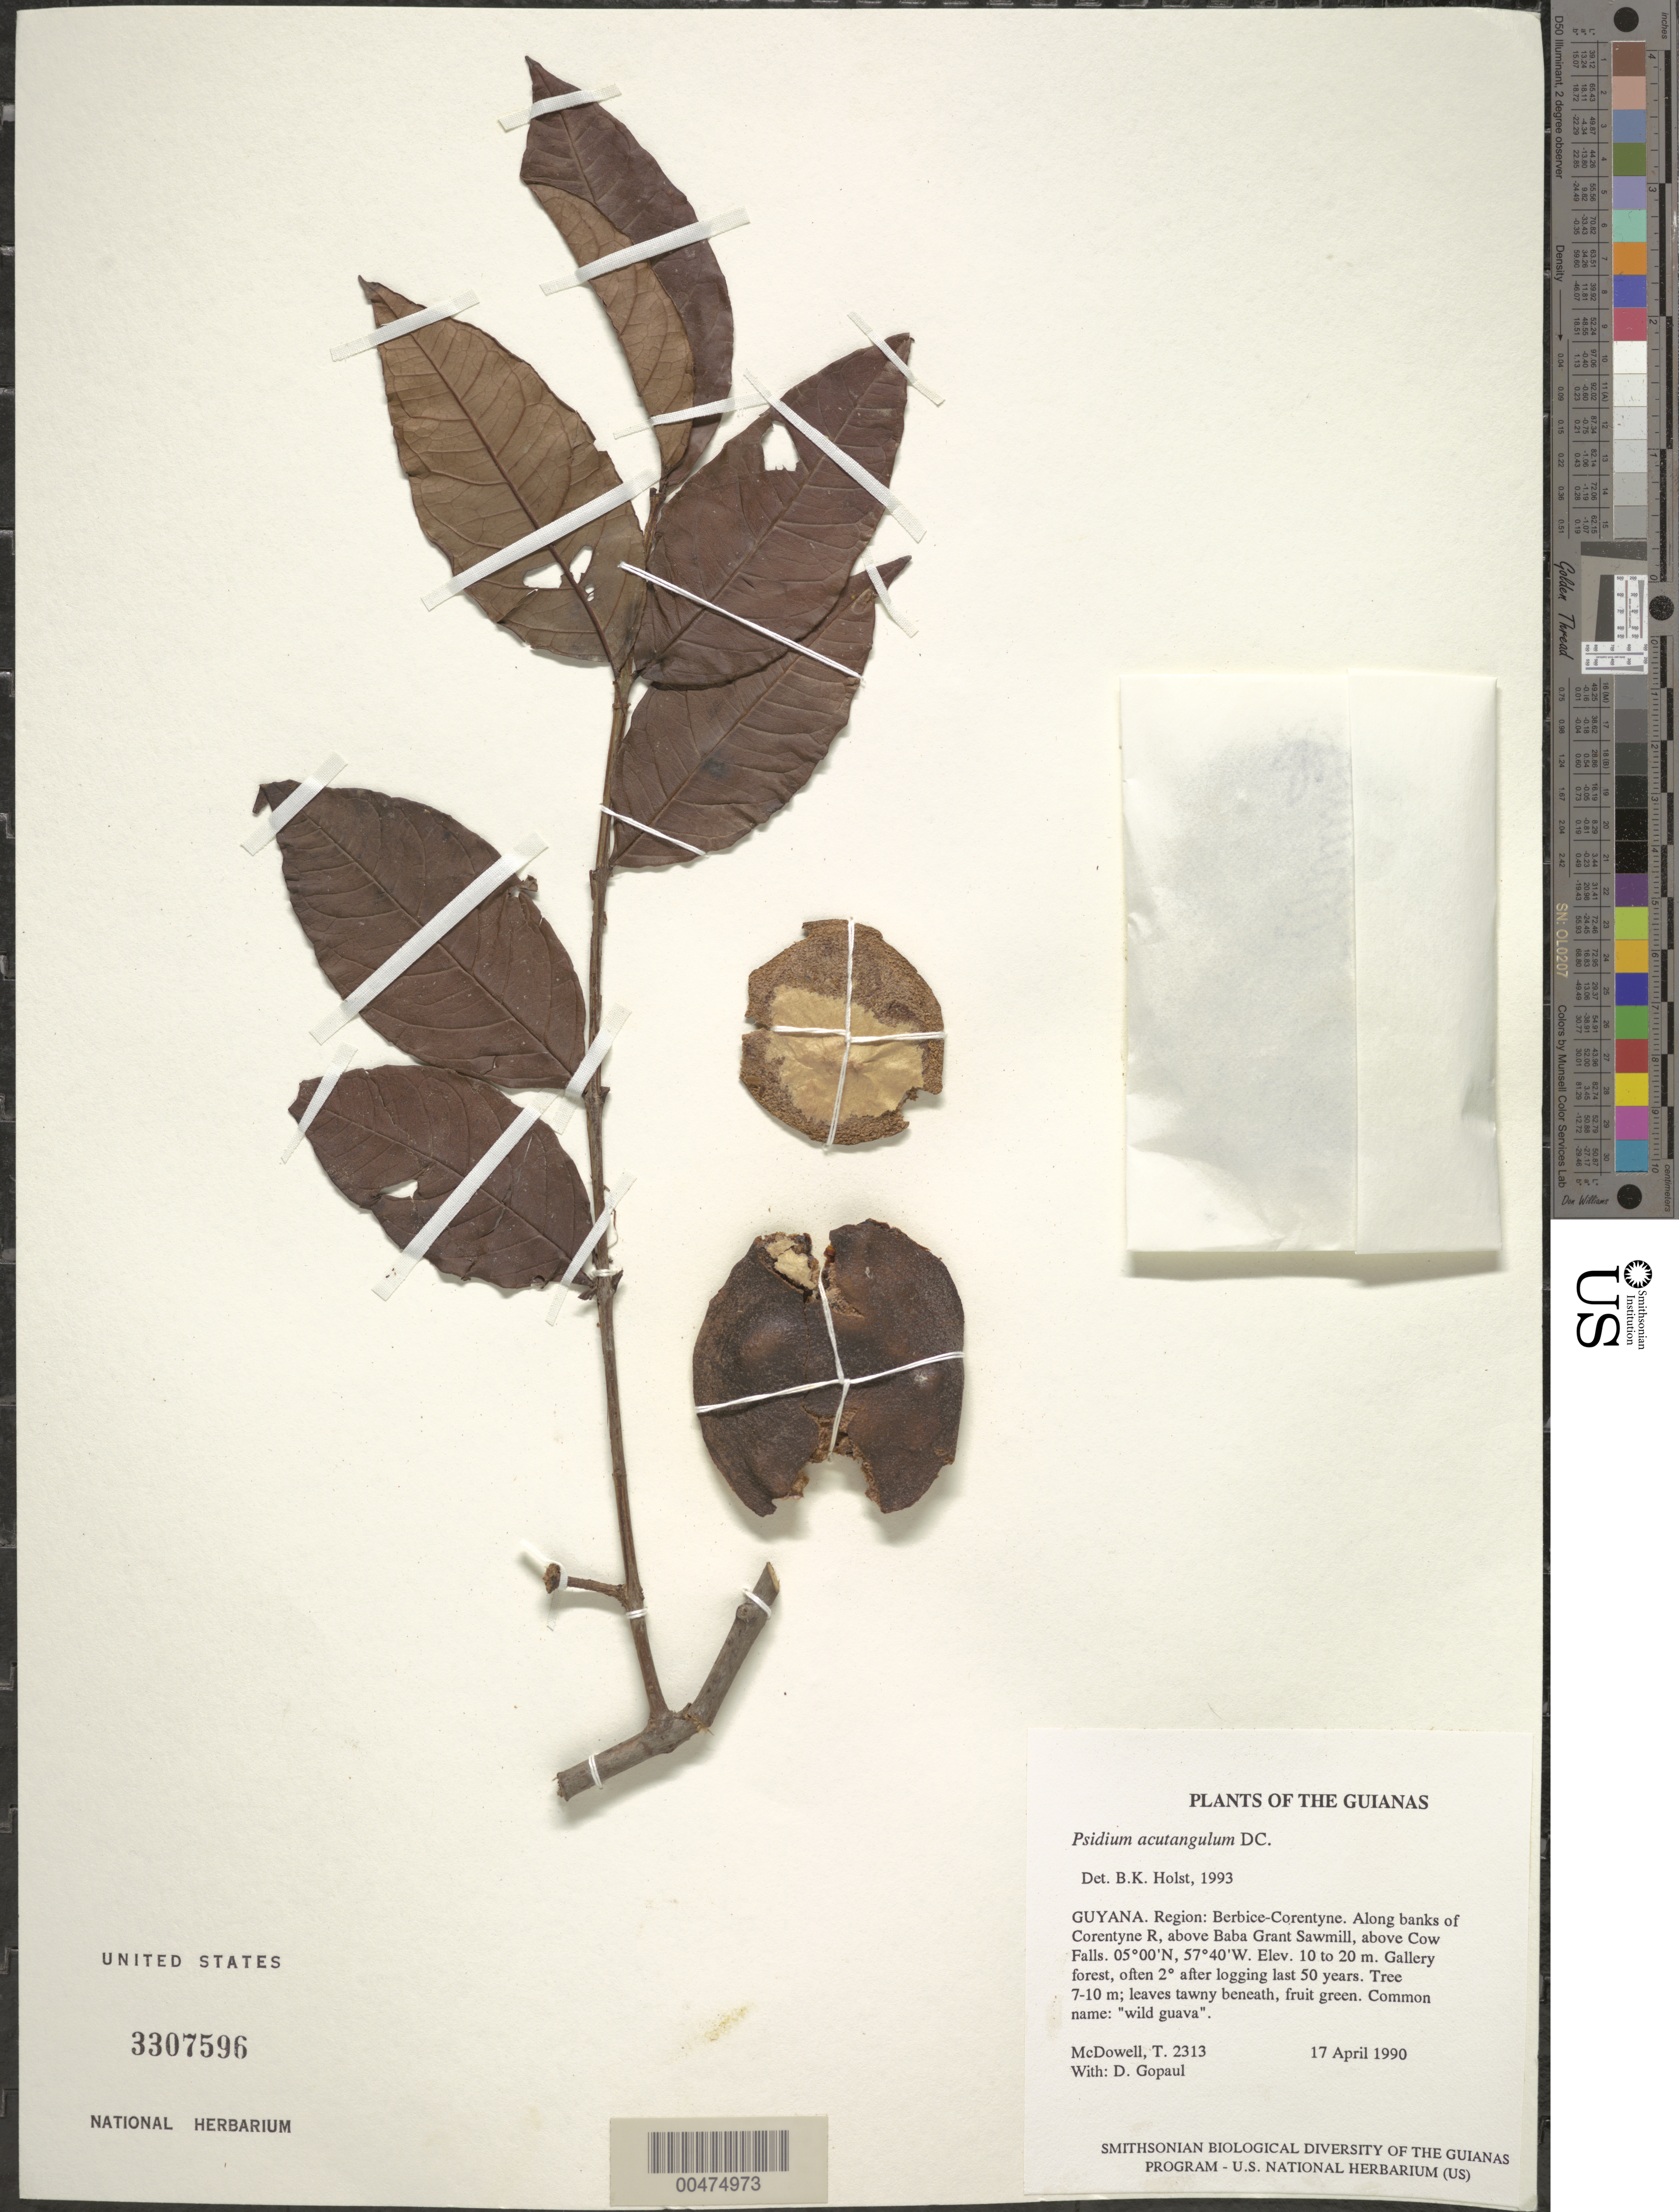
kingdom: Plantae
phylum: Tracheophyta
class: Magnoliopsida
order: Myrtales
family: Myrtaceae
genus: Psidium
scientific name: Psidium acutangulum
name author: (DC.) DC.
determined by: Holst, Bruce K.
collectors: T. McDowell & D. Gopaul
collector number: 2313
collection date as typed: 17 April 1990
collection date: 1990-04-17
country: Guyana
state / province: E. Berbice-Corentyne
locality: Along banks of Corentyne River, above Baba Grant Sawmill, above Cow Falls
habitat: Gallery forest, often secondary after logging last 50 years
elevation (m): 10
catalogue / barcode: US 3307596